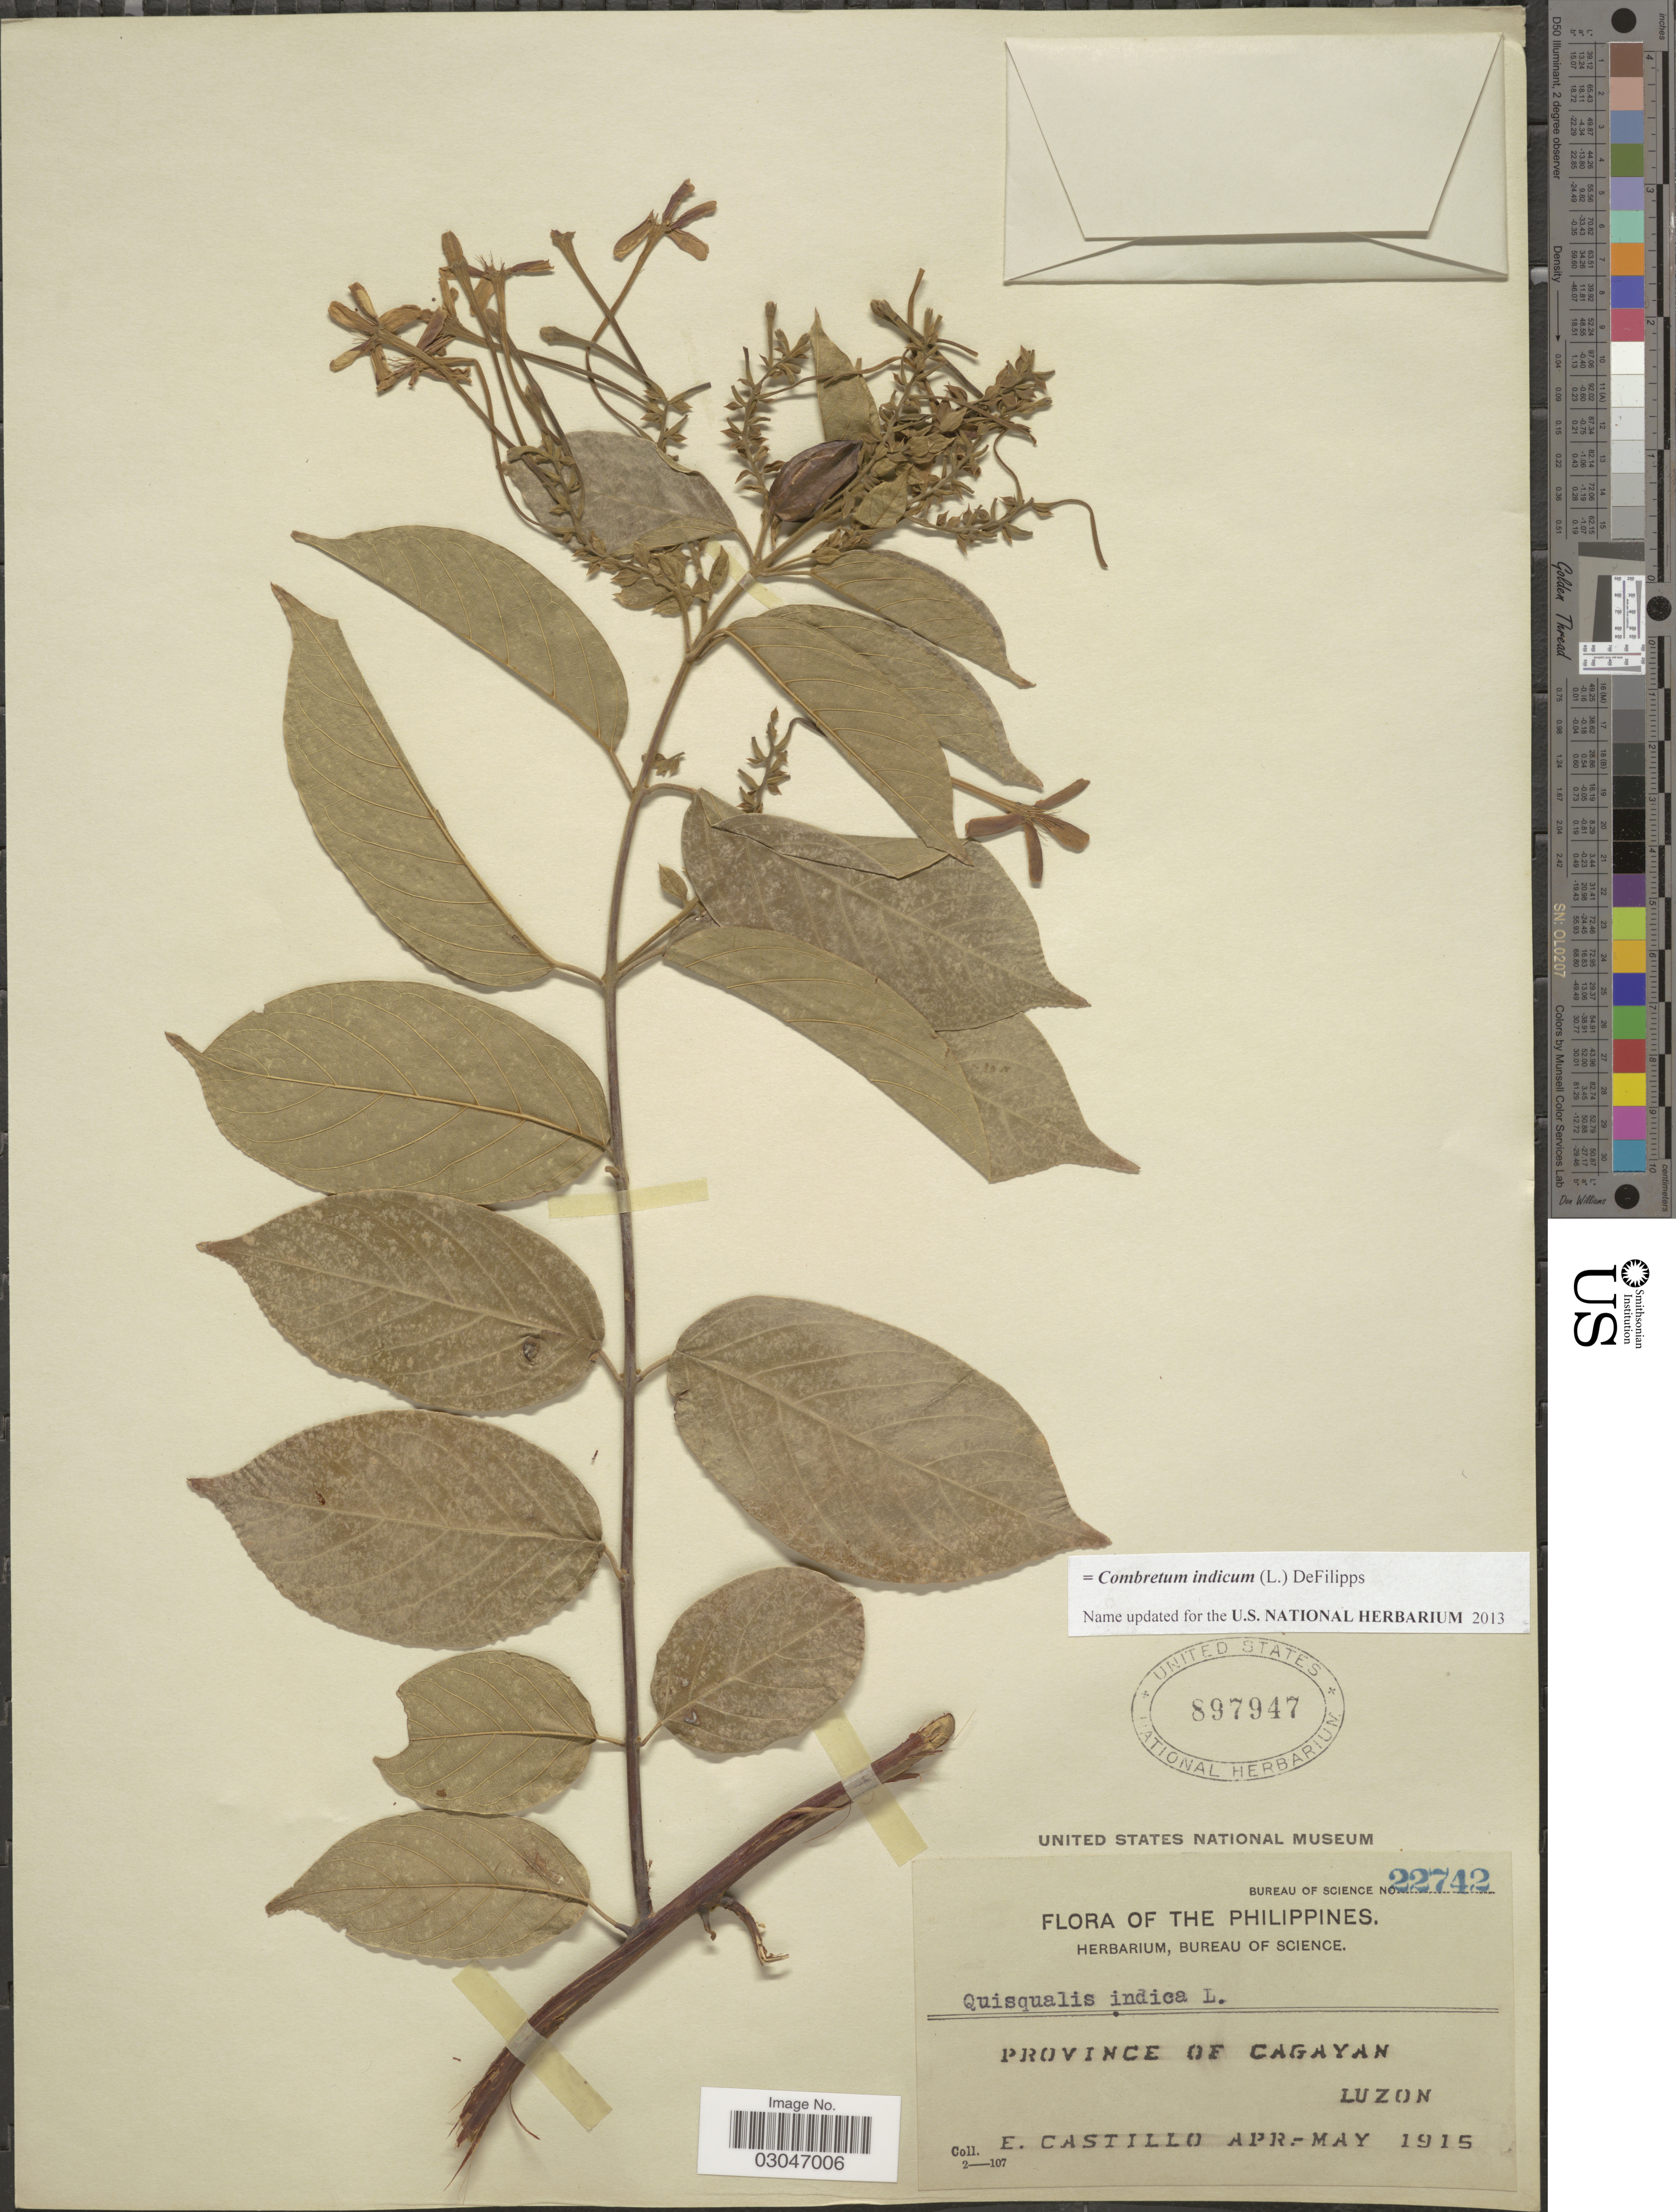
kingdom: Plantae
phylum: Tracheophyta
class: Magnoliopsida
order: Myrtales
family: Combretaceae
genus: Combretum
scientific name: Combretum indicum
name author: (L.) DeFilipps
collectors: E. Castillo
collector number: Bureau of Science 22742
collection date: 1915-04/1915-05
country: Philippines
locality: Province of Cagayan, Luzon.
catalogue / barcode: US 897947